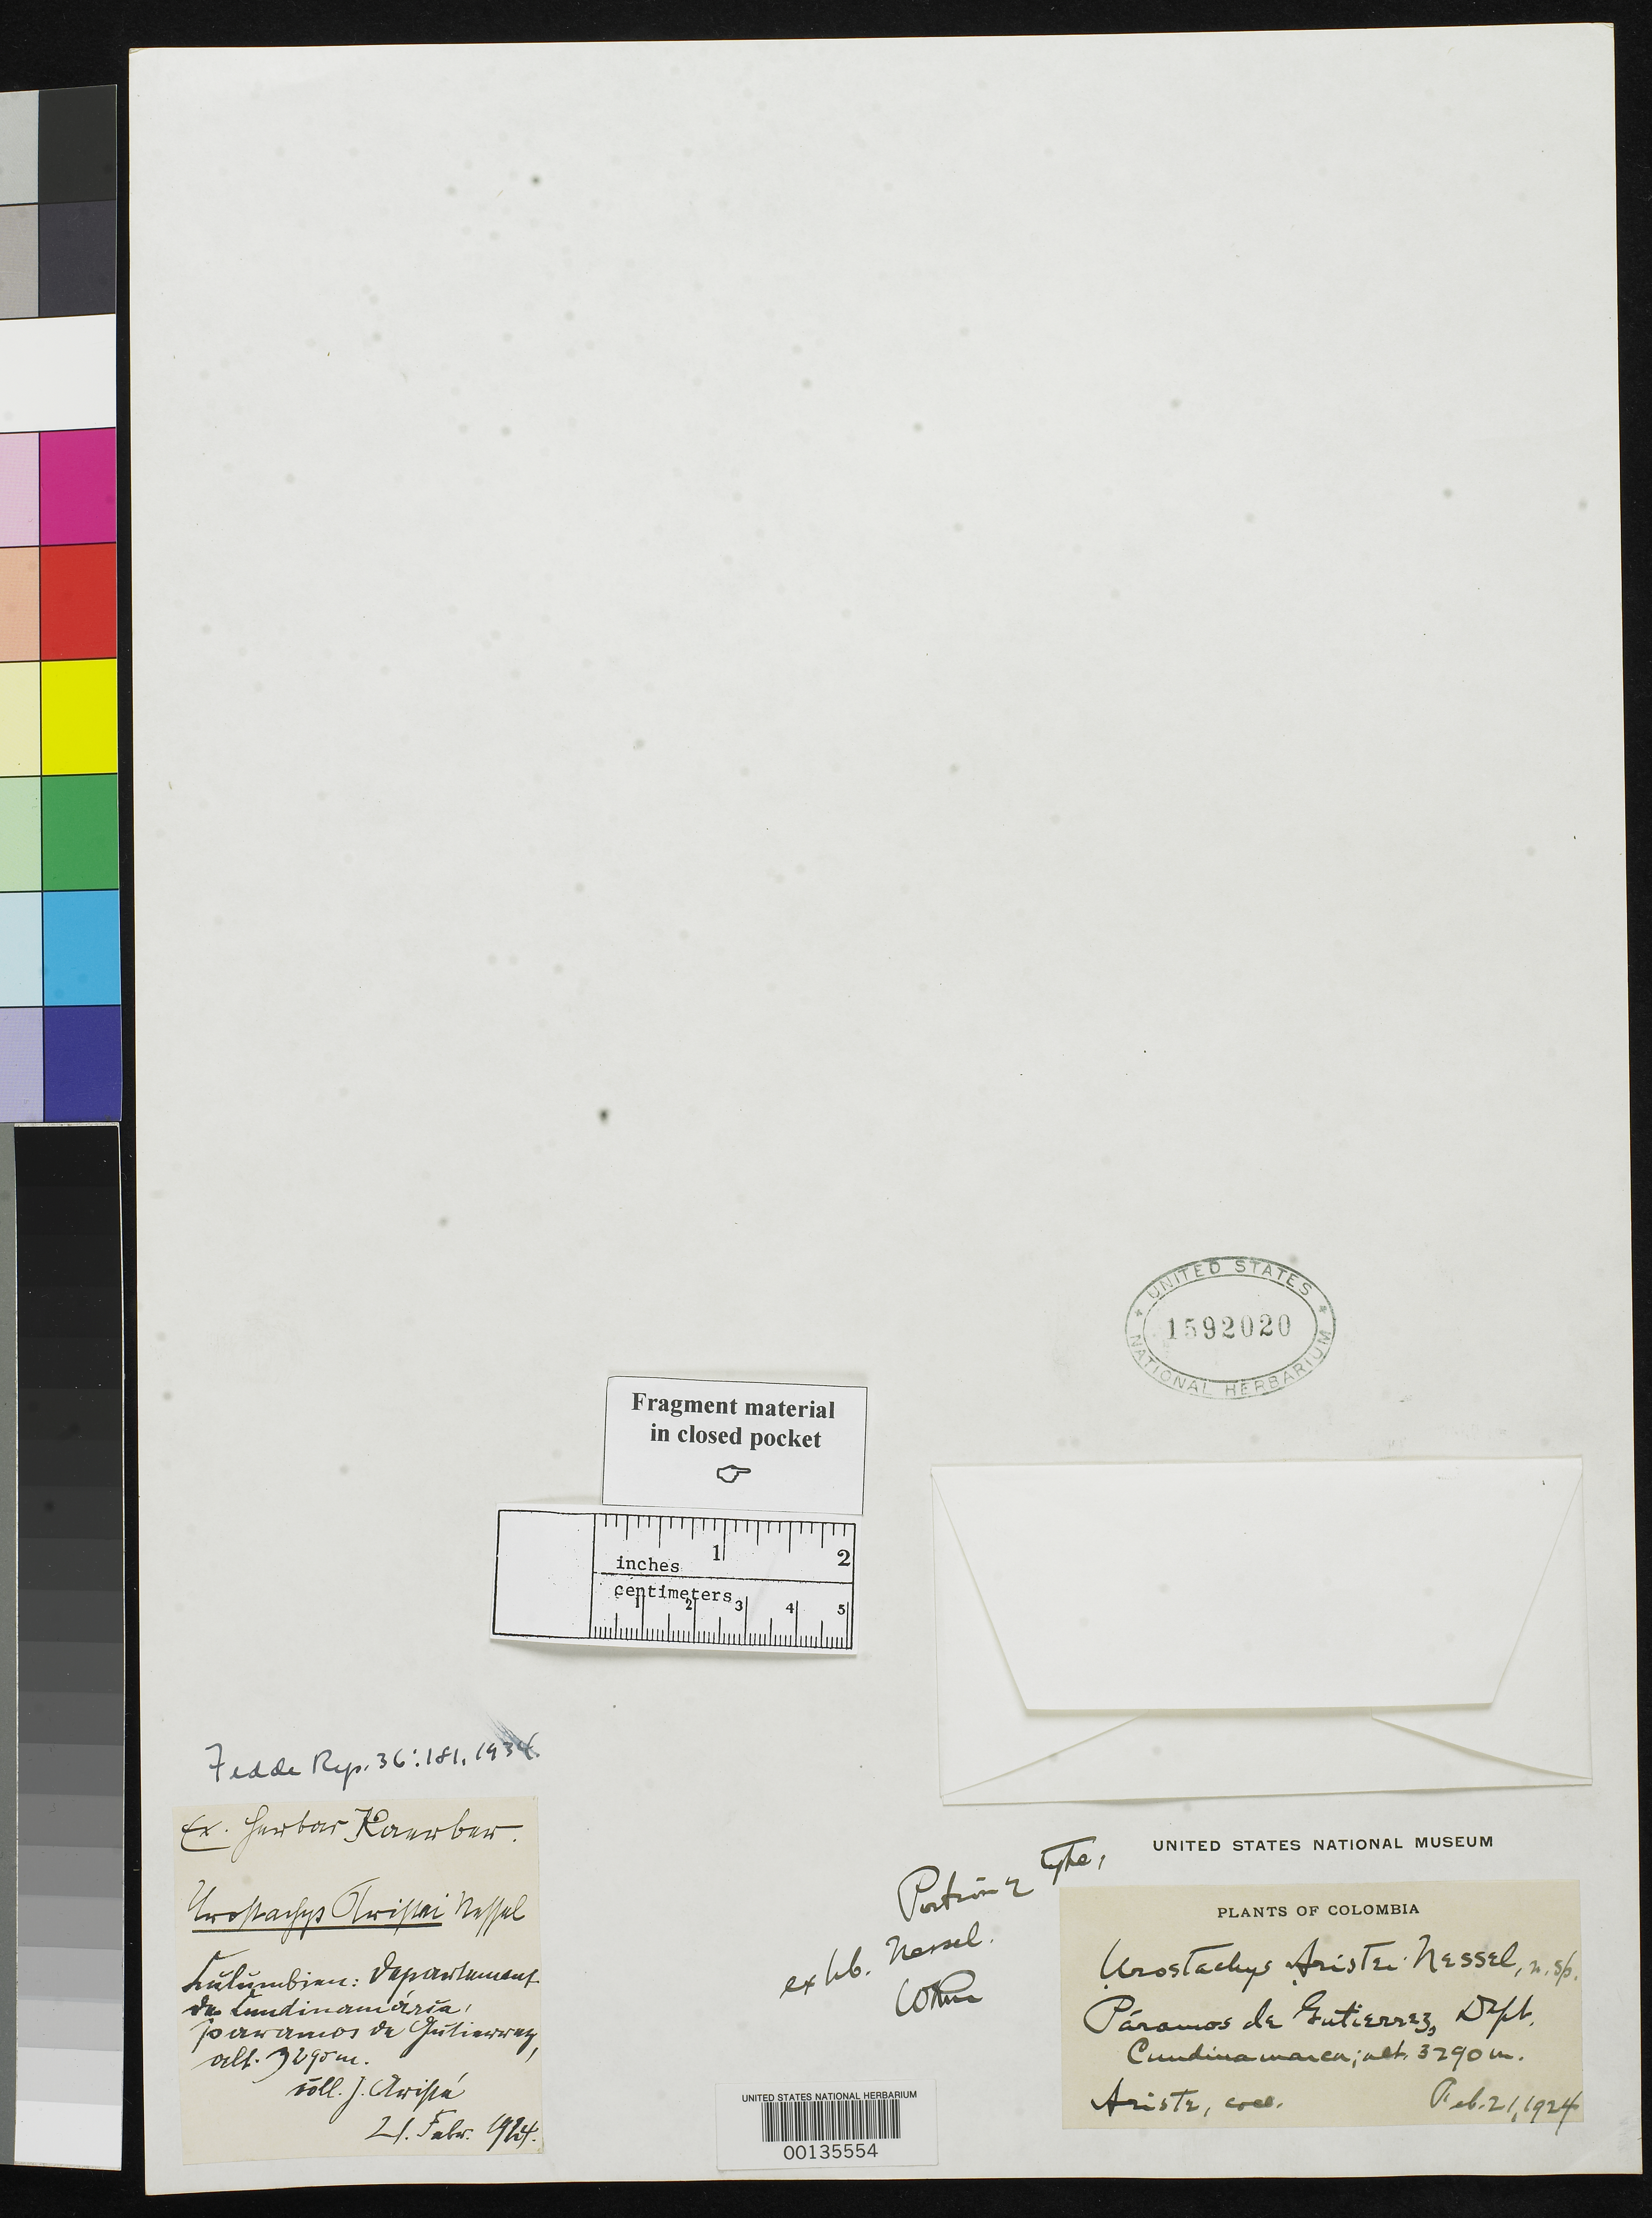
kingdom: Plantae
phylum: Tracheophyta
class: Lycopodiopsida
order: Lycopodiales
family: Lycopodiaceae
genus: Urostachys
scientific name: Urostachys aristei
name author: Nessel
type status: Isosyntype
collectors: Bro. Ariste-Joseph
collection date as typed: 21 Feb 1924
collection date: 1924-02-21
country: Colombia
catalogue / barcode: US 1592020